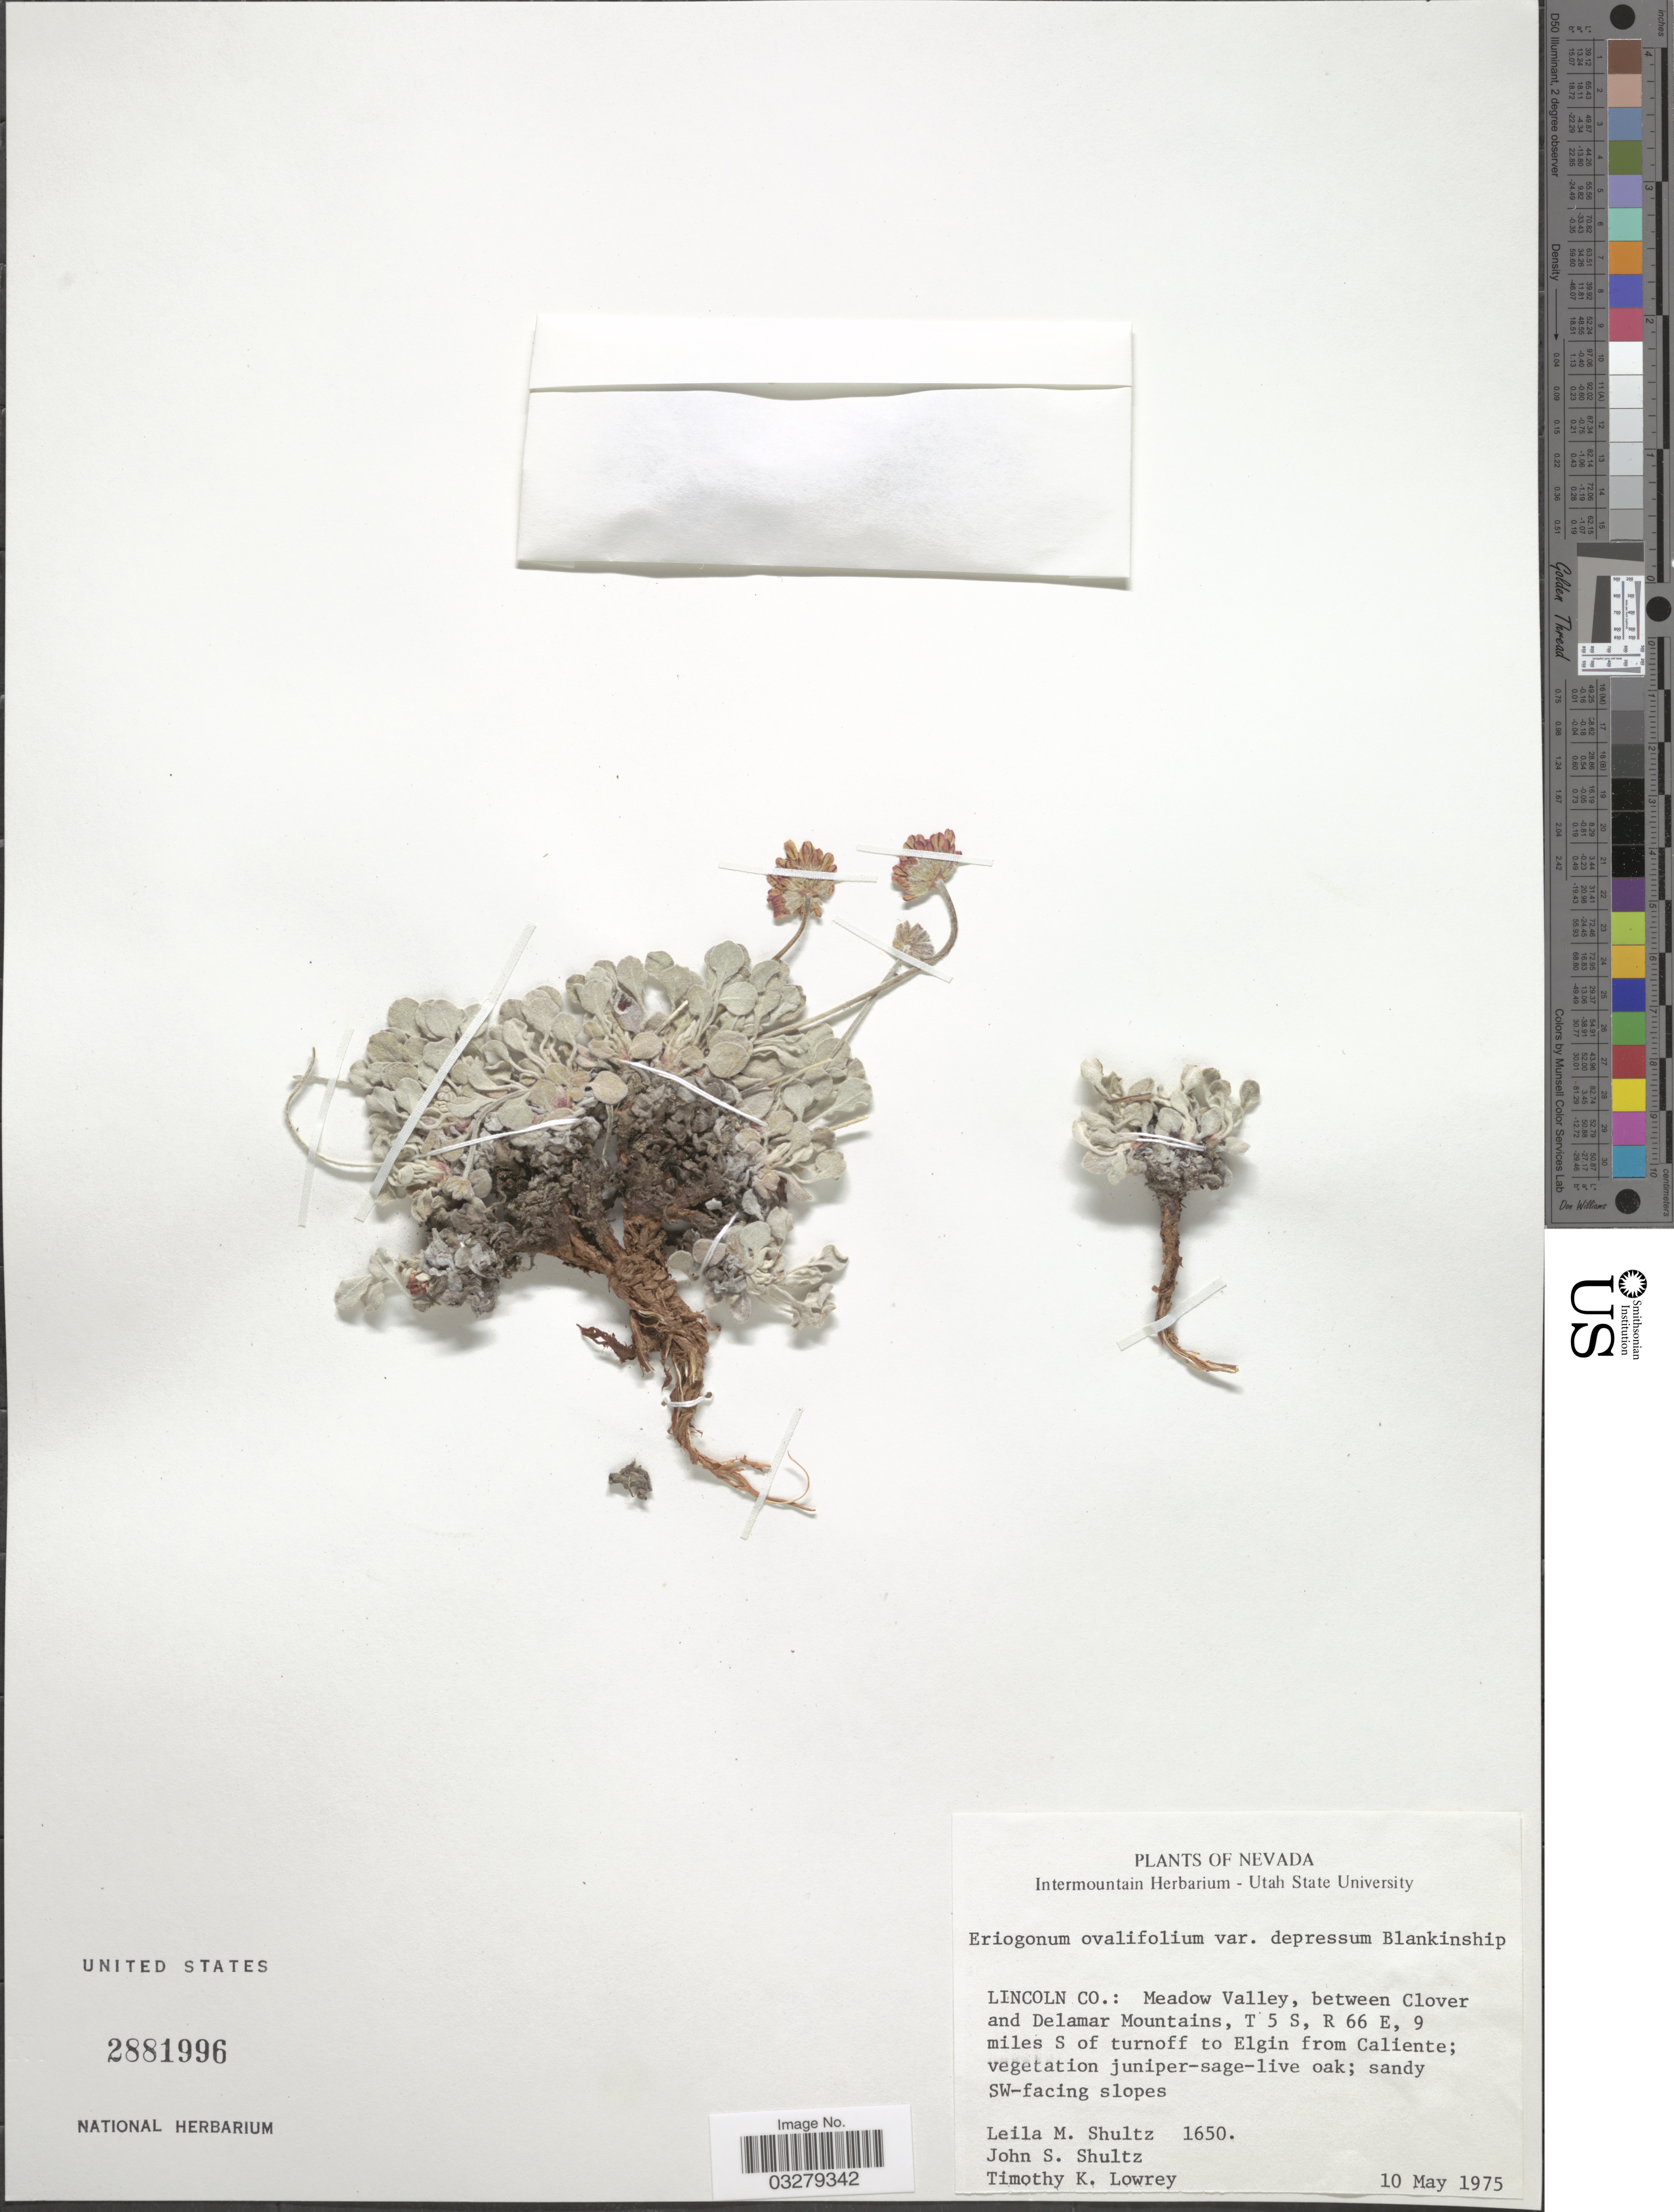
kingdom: Plantae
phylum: Tracheophyta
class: Magnoliopsida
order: Caryophyllales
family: Polygonaceae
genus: Eriogonum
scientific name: Eriogonum ovalifolium var. depressum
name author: Blank.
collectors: L. Schultz, J. Schultz & T. K. Lowrey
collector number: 1650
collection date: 1975-05-10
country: United States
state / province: Nevada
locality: Lincoln Co.: Meadow Valley, between Clover and Delamar Mountains, T5S, R66E, 9 miles s of turnoff to Elgin from Caliente, sandy SW-facing slopes.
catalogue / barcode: US 2881996